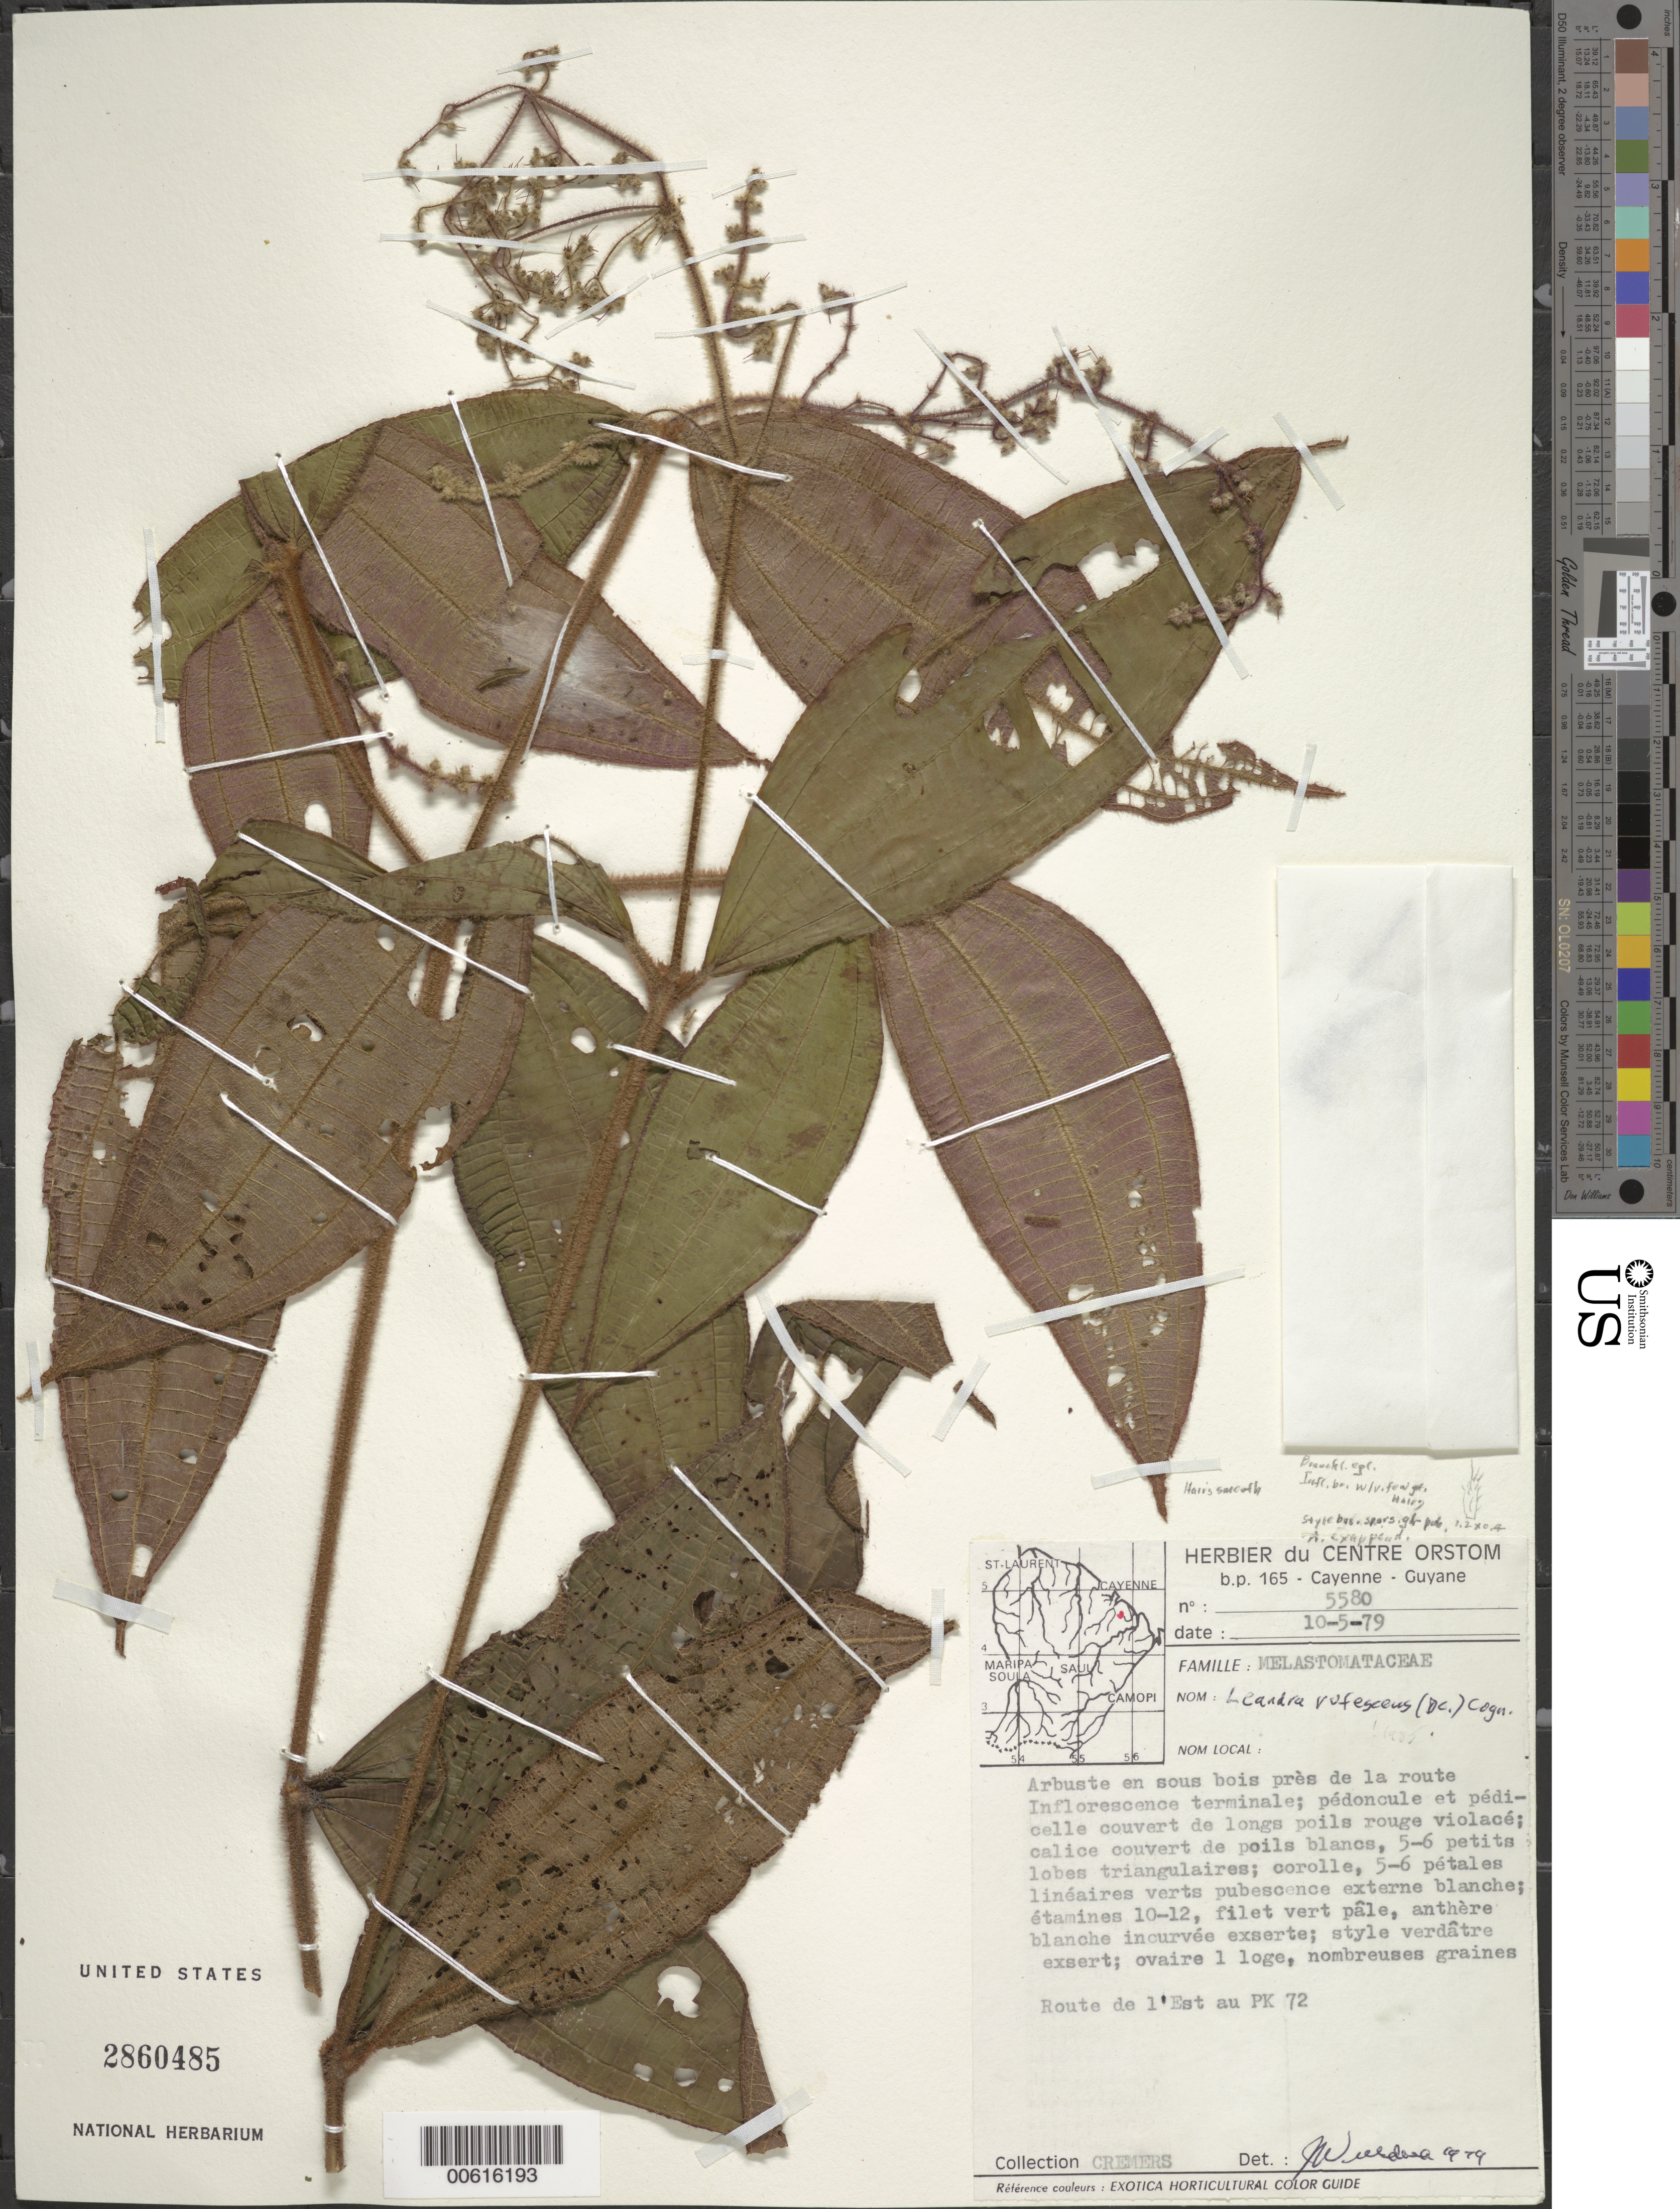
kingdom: Plantae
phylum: Tracheophyta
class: Magnoliopsida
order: Myrtales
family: Melastomataceae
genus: Leandra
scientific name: Leandra rufescens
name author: (DC.) Cogn.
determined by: Wurdack, John J., (US), US (UNITED STATES)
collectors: G. Cremers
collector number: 5580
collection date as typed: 10-May-79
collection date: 1979-05-10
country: French Guiana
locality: Route de l'Est au PK 72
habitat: Sous bois pres de la route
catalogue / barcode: US 2860485